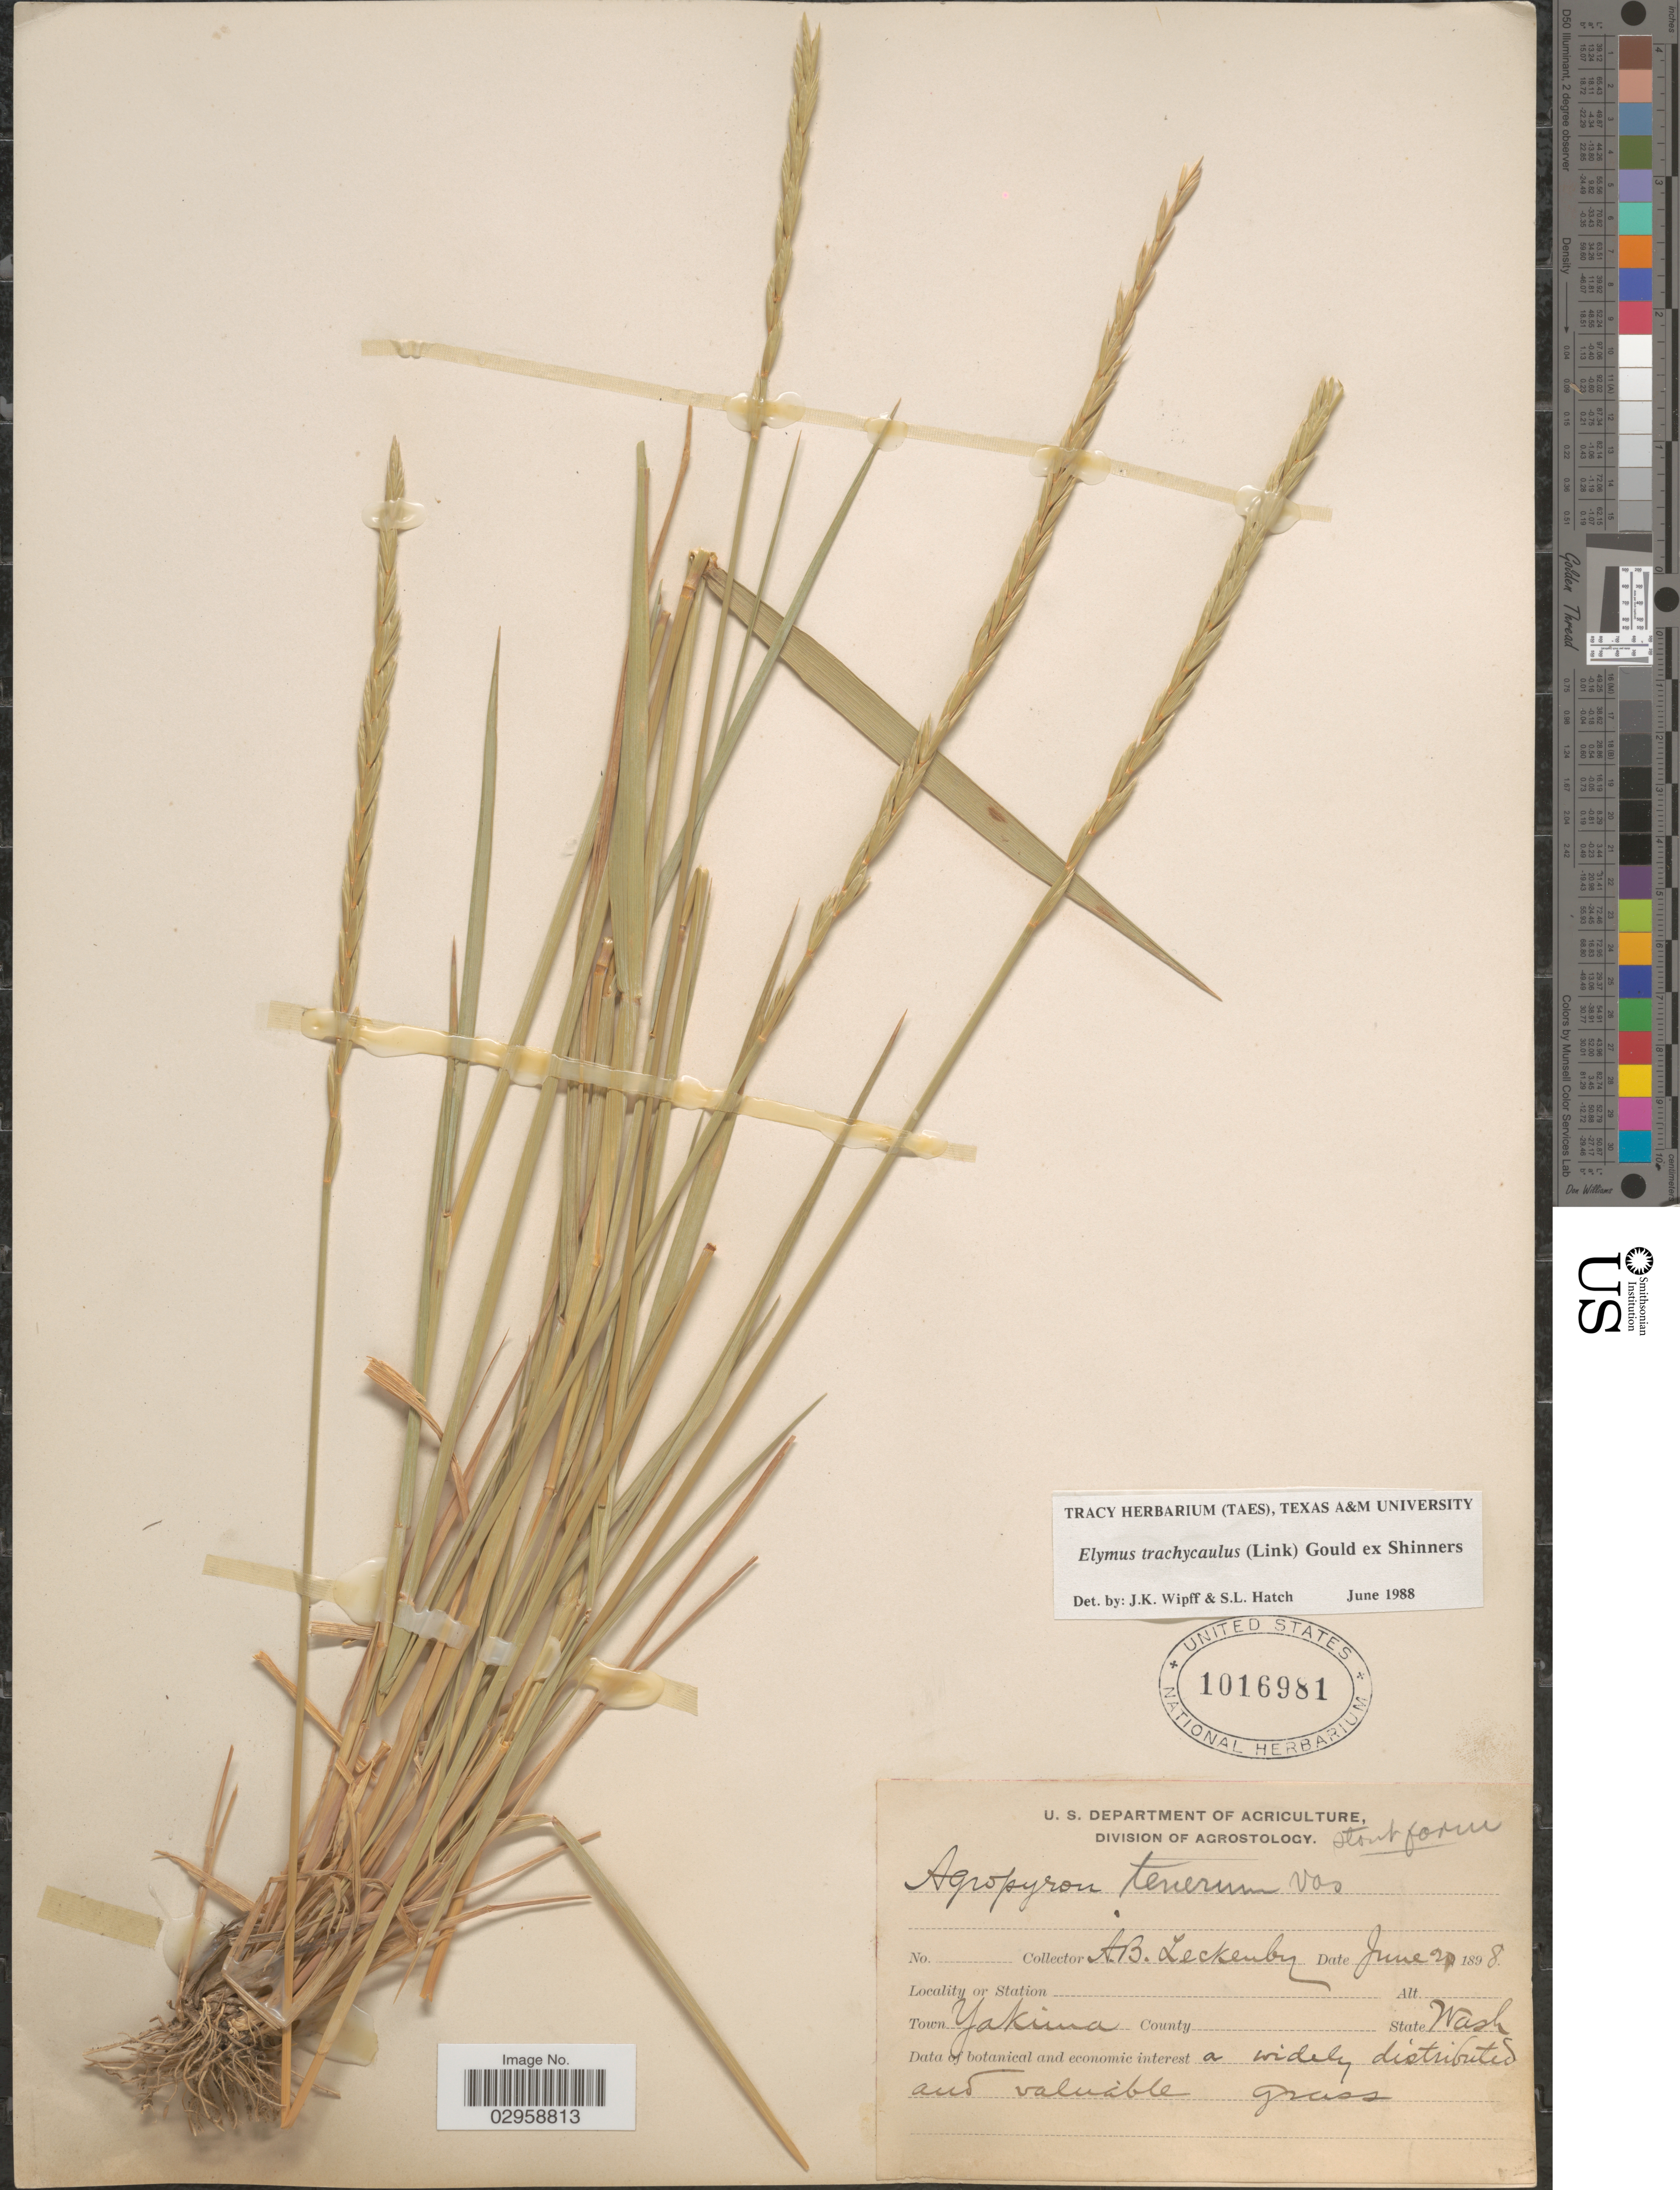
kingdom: Plantae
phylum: Tracheophyta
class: Liliopsida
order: Poales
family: Poaceae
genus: Elymus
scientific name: Elymus trachycaulus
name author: (Link) Gould ex Shinners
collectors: A. Leckenby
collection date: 1898-06-20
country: United States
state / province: Washington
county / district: Yakima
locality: Town Yakima.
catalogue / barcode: US 1016981